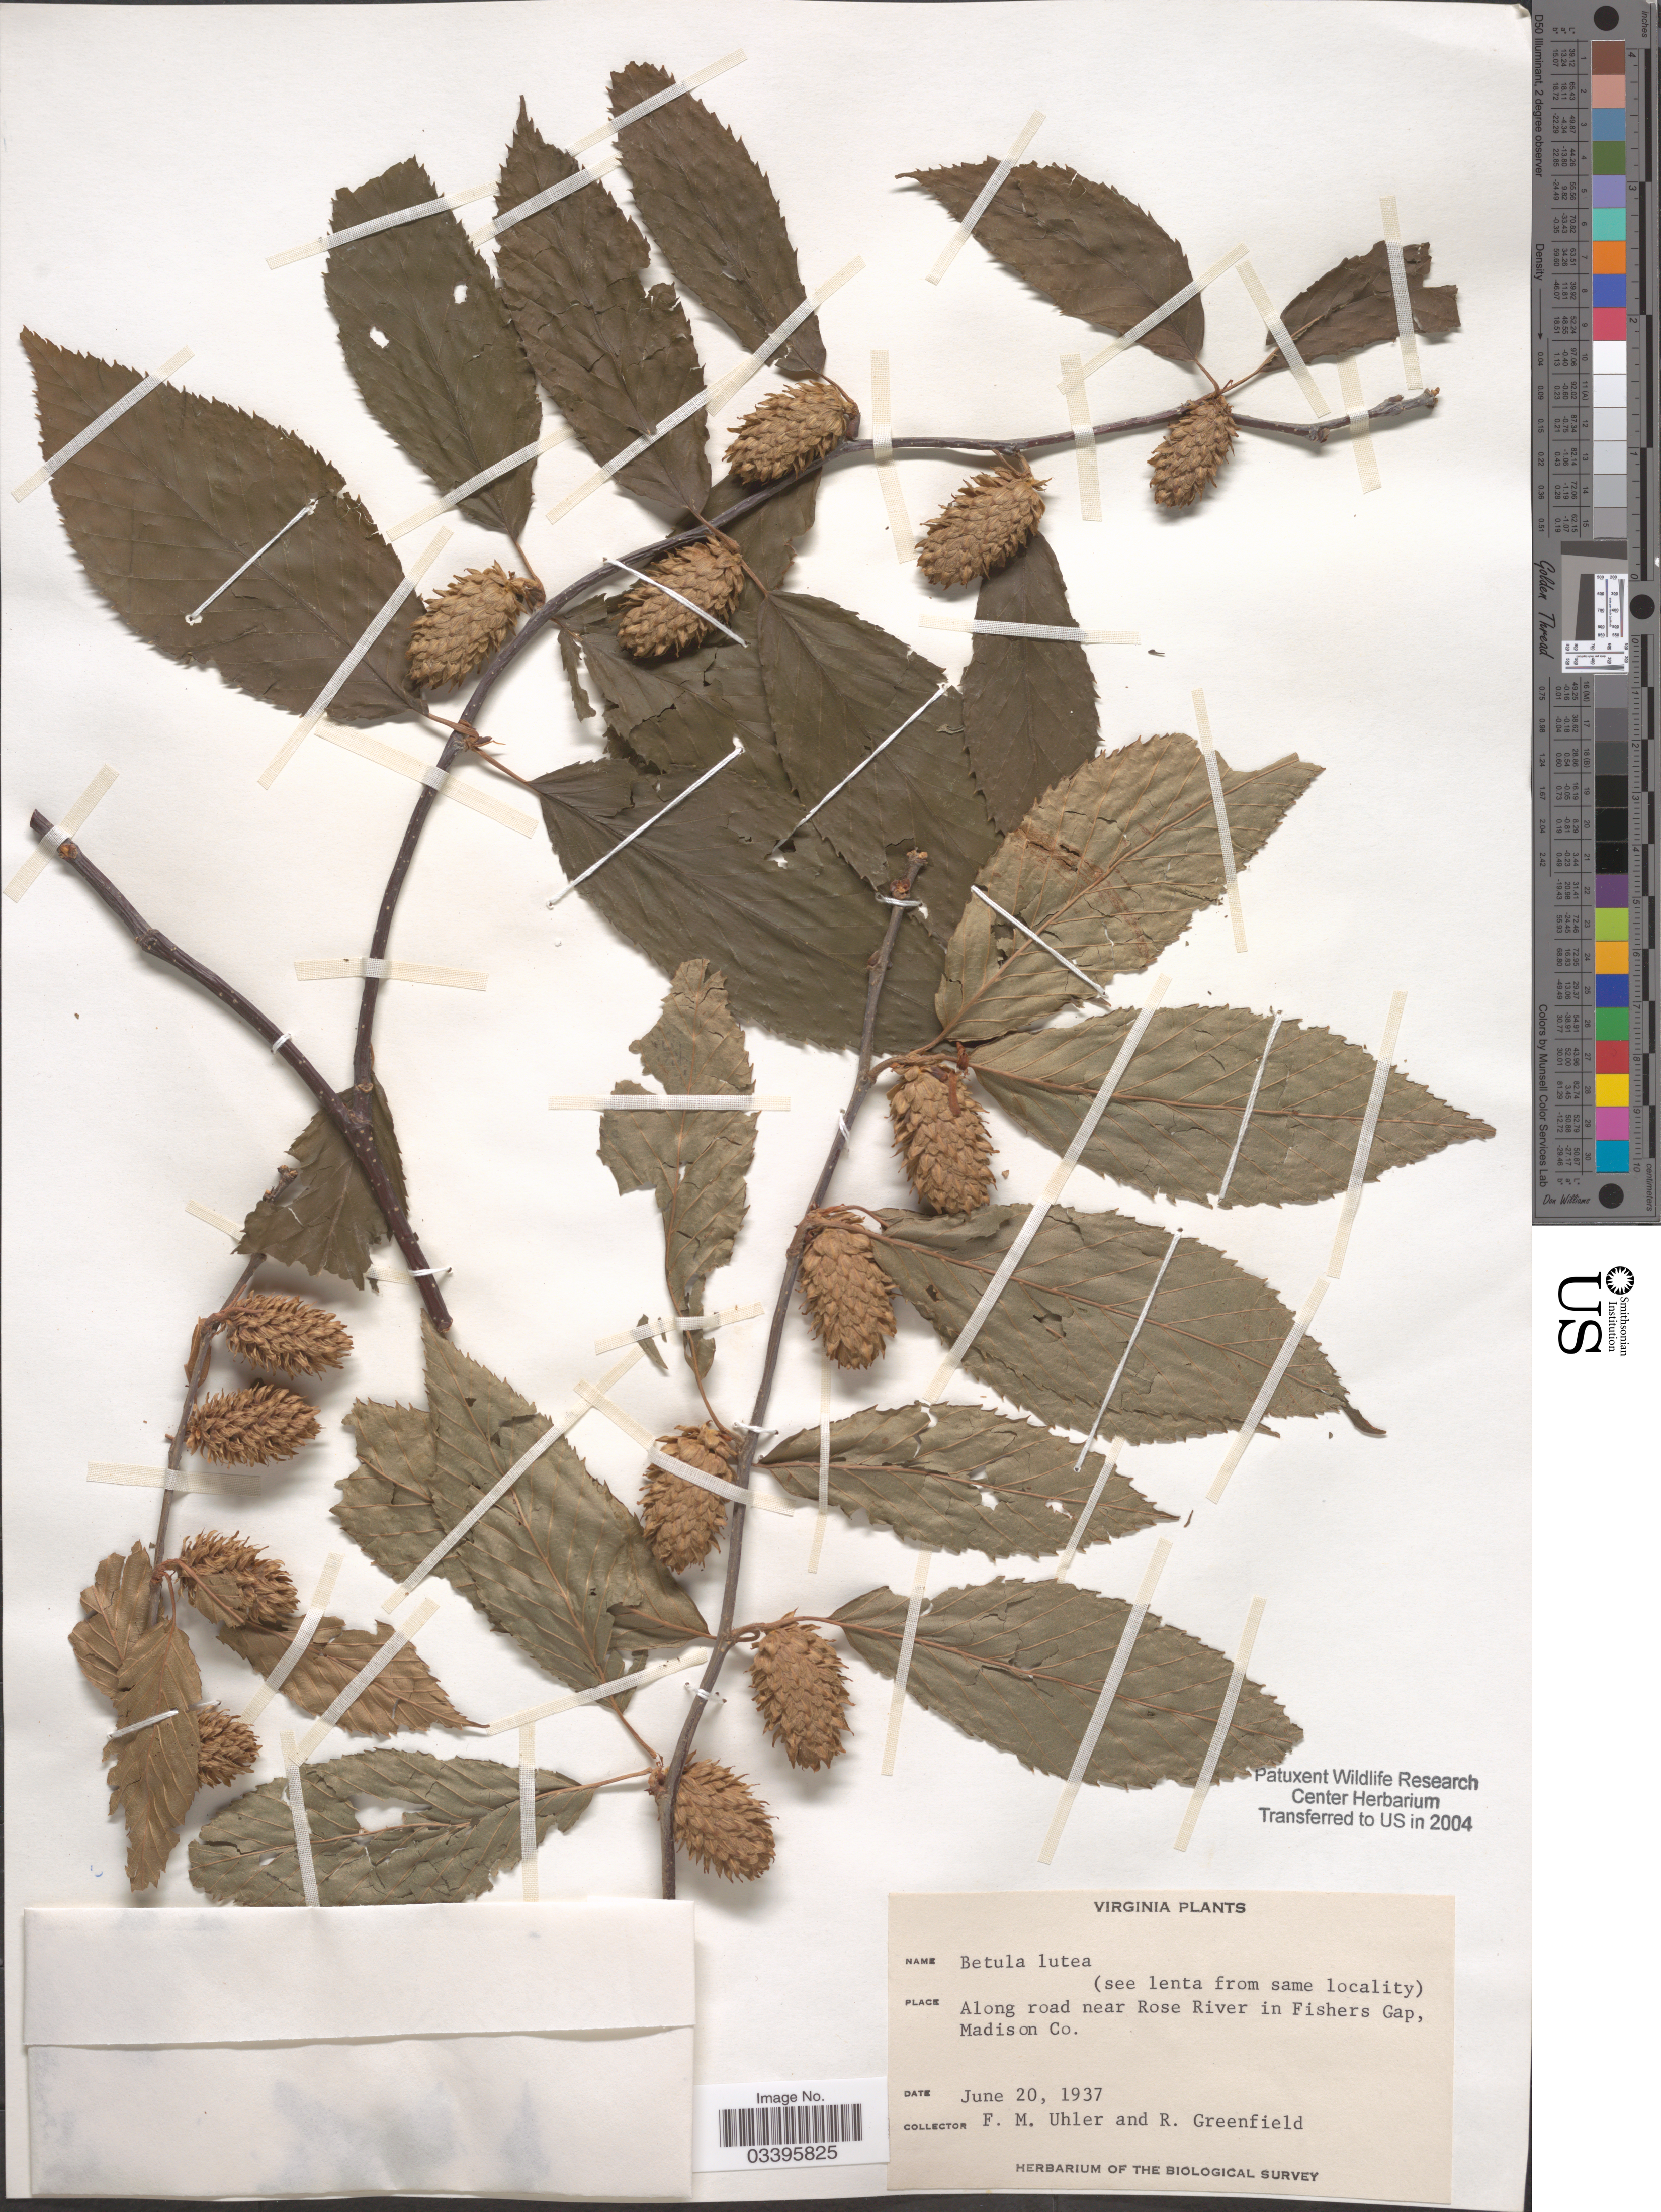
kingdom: Plantae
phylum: Tracheophyta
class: Magnoliopsida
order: Fagales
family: Betulaceae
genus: Betula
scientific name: Betula lutea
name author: F. Michx.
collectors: F. M. Uhler & R. Greenfield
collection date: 1937-06-20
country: United States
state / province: Virginia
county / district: Madison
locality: Along road near Rose River in Fishers Gap, Madison Co.